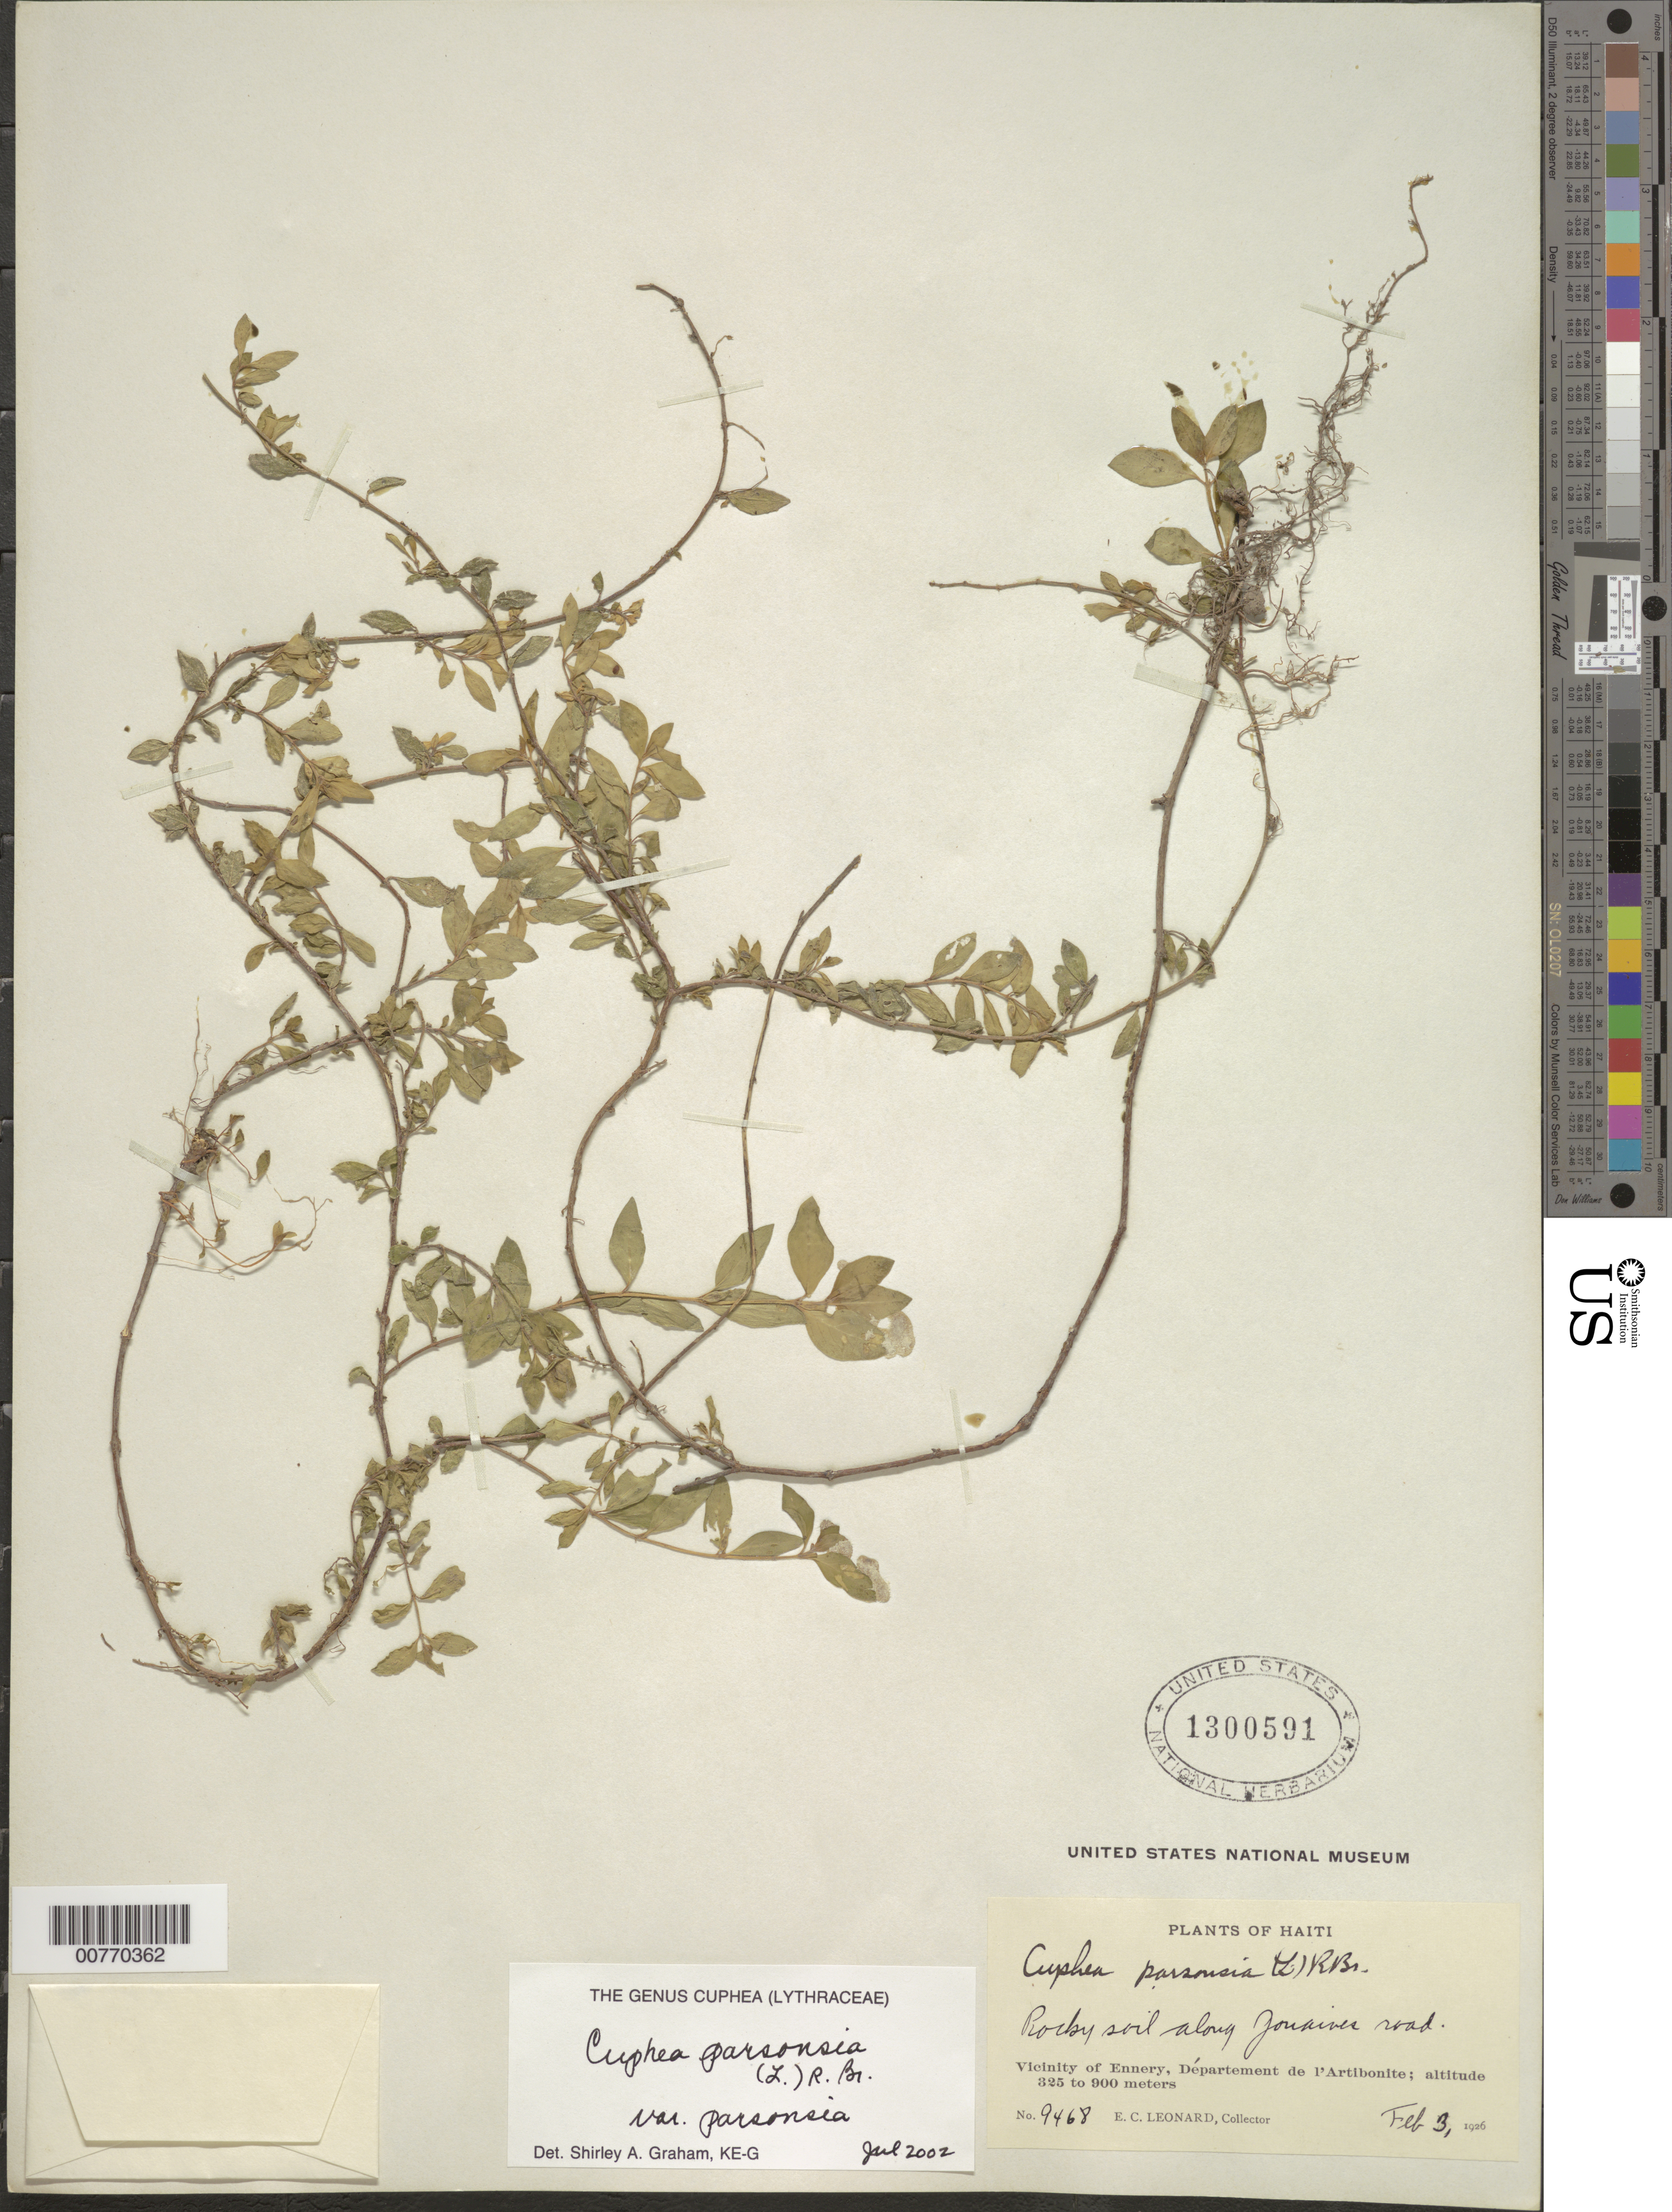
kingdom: Plantae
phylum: Tracheophyta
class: Magnoliopsida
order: Myrtales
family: Lythraceae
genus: Cuphea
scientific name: Cuphea parsonsia var. parsonsia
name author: (L.) R. Br. ex Steud.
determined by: Graham, Shirley Ann Tousch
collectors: E. C. Leonard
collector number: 9468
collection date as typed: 03 Feb 1926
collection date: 1926-02-03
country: Haiti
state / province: Artibonite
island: Hispaniola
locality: Vicinity of Ennery, along Jouvives road.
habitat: Rocky soil.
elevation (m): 325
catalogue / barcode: US 1300591